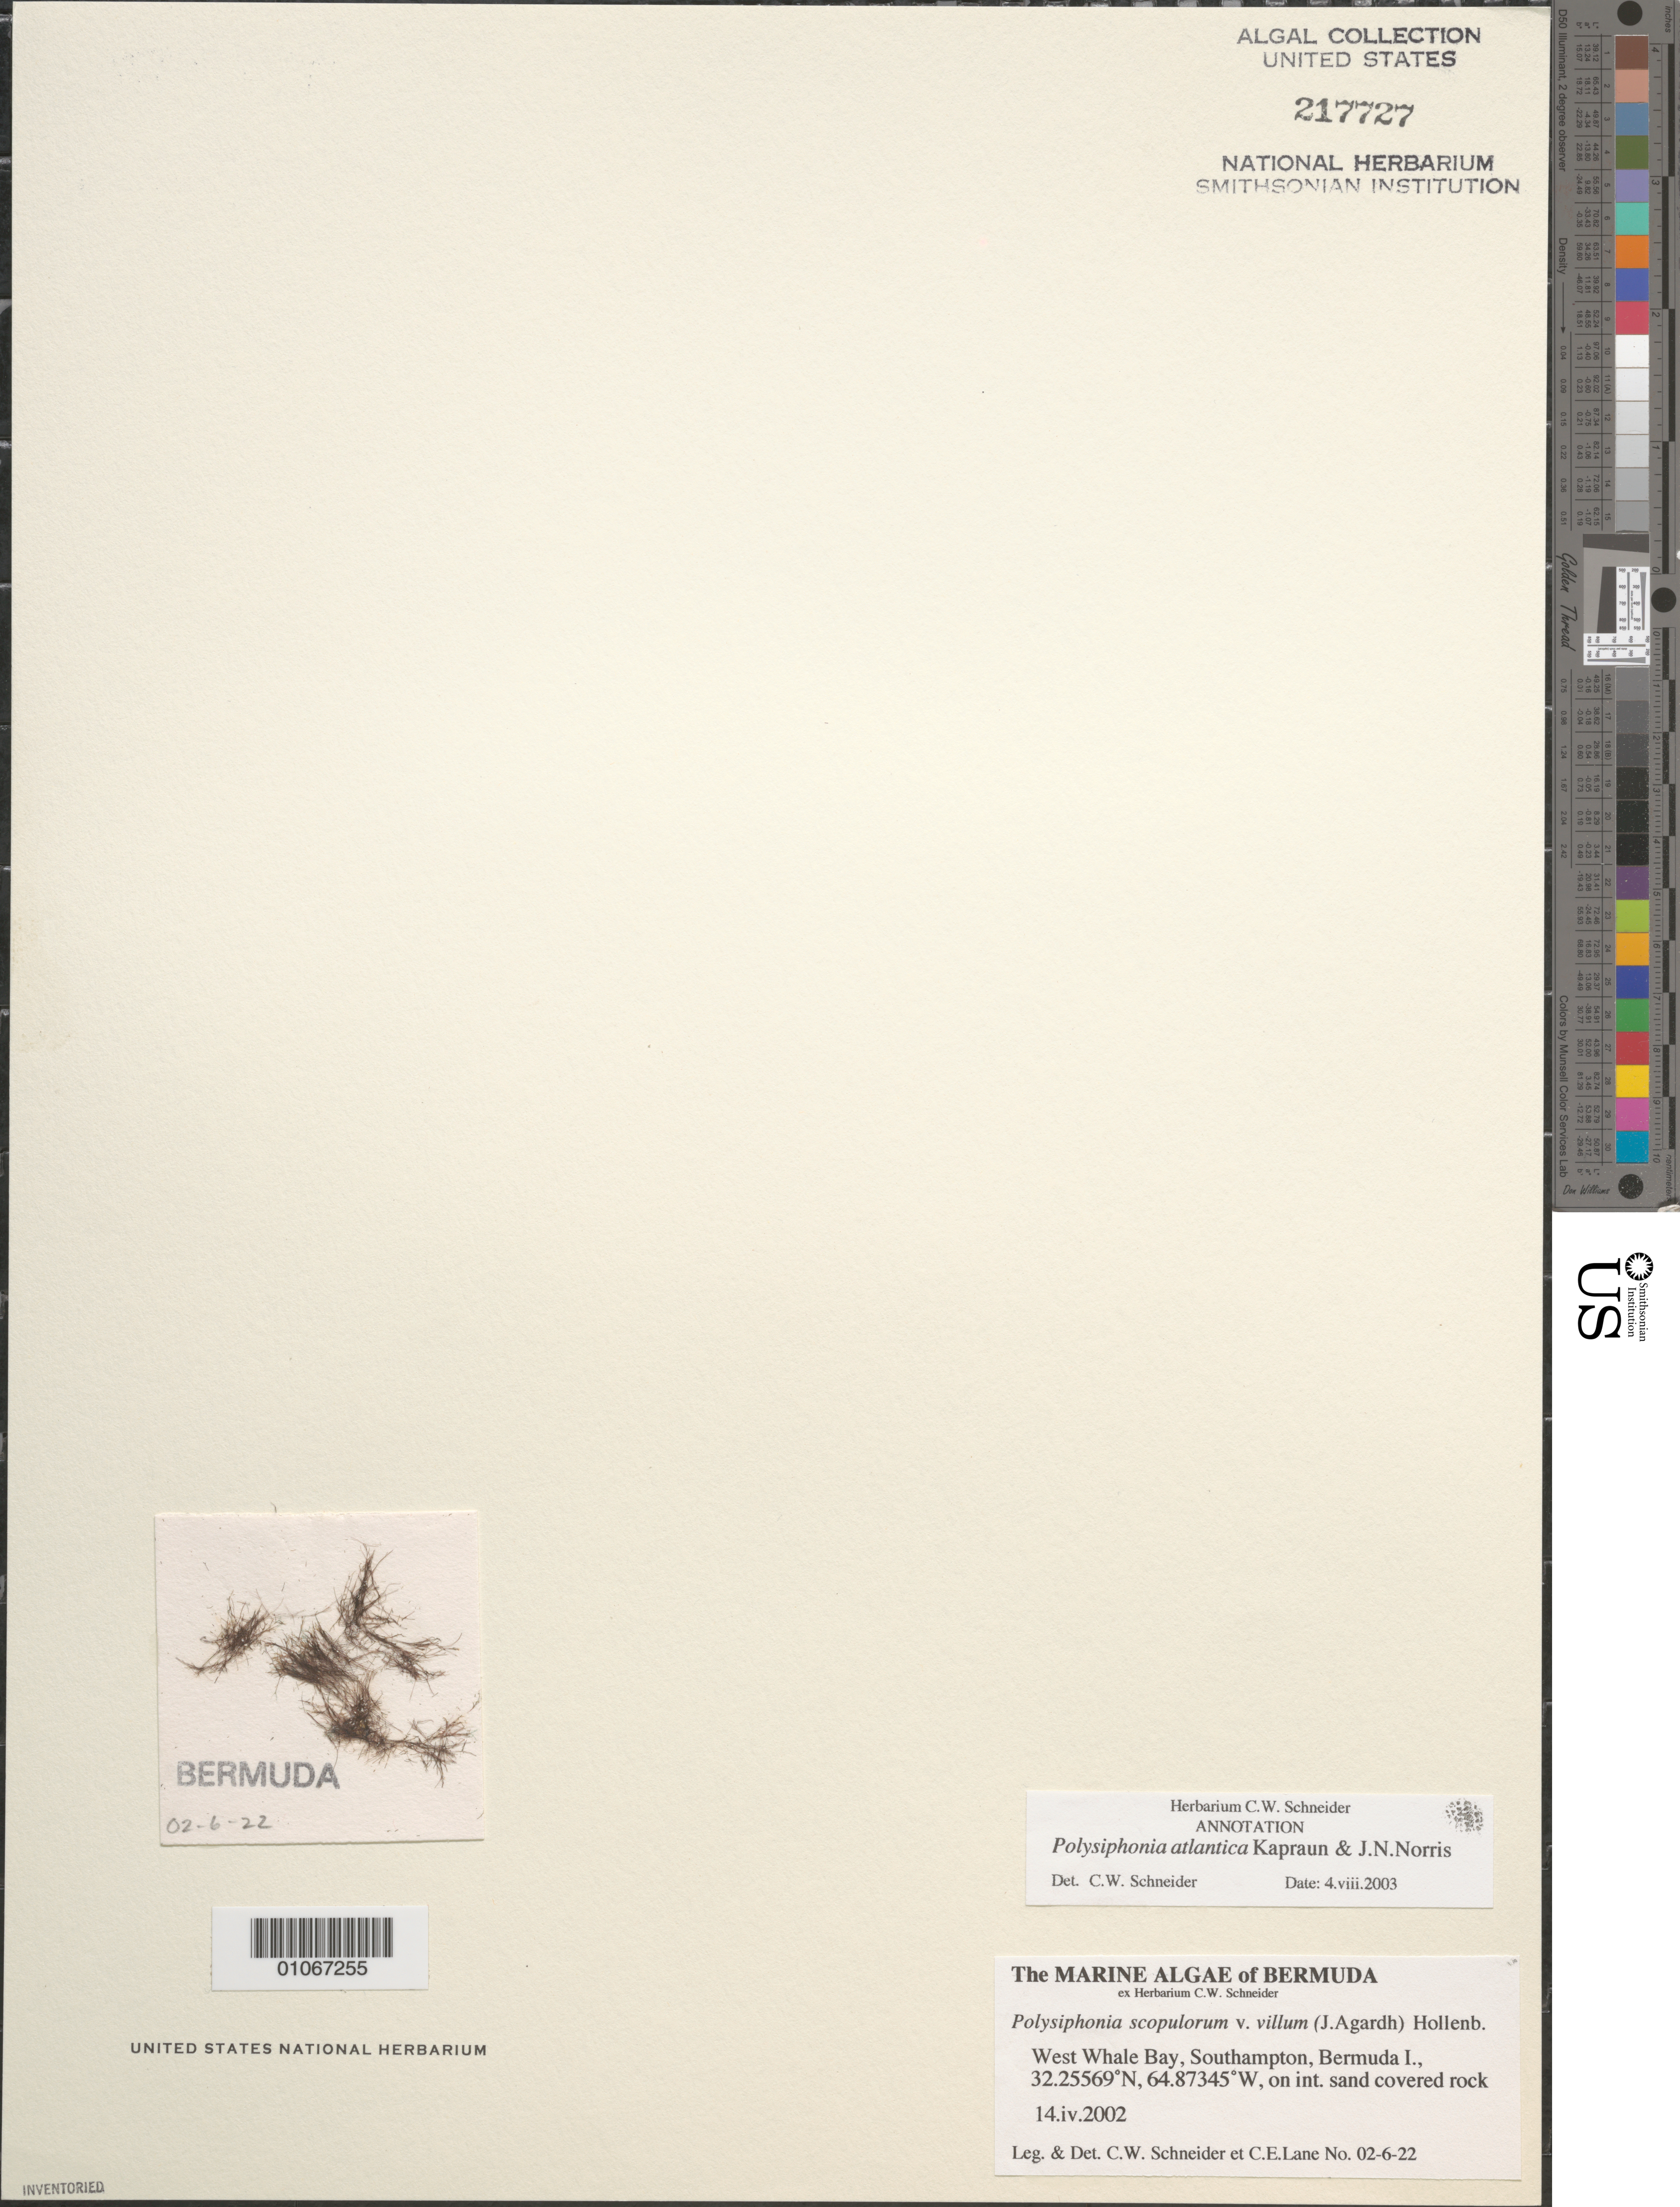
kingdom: Plantae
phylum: Rhodophyta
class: Florideophyceae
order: Ceramiales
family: Rhodomelaceae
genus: Polysiphonia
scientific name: Polysiphonia atlantica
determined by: Schneider, C. W.; Lane, C. E.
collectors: C. W. Schneider & C. E. Lane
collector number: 02-6-22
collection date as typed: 14 Apr 2002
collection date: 2002-04-14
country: Bermuda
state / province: Southampton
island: Bermuda Island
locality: West Whale Bay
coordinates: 32.25569 N, 64.87345 W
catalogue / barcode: US 217727